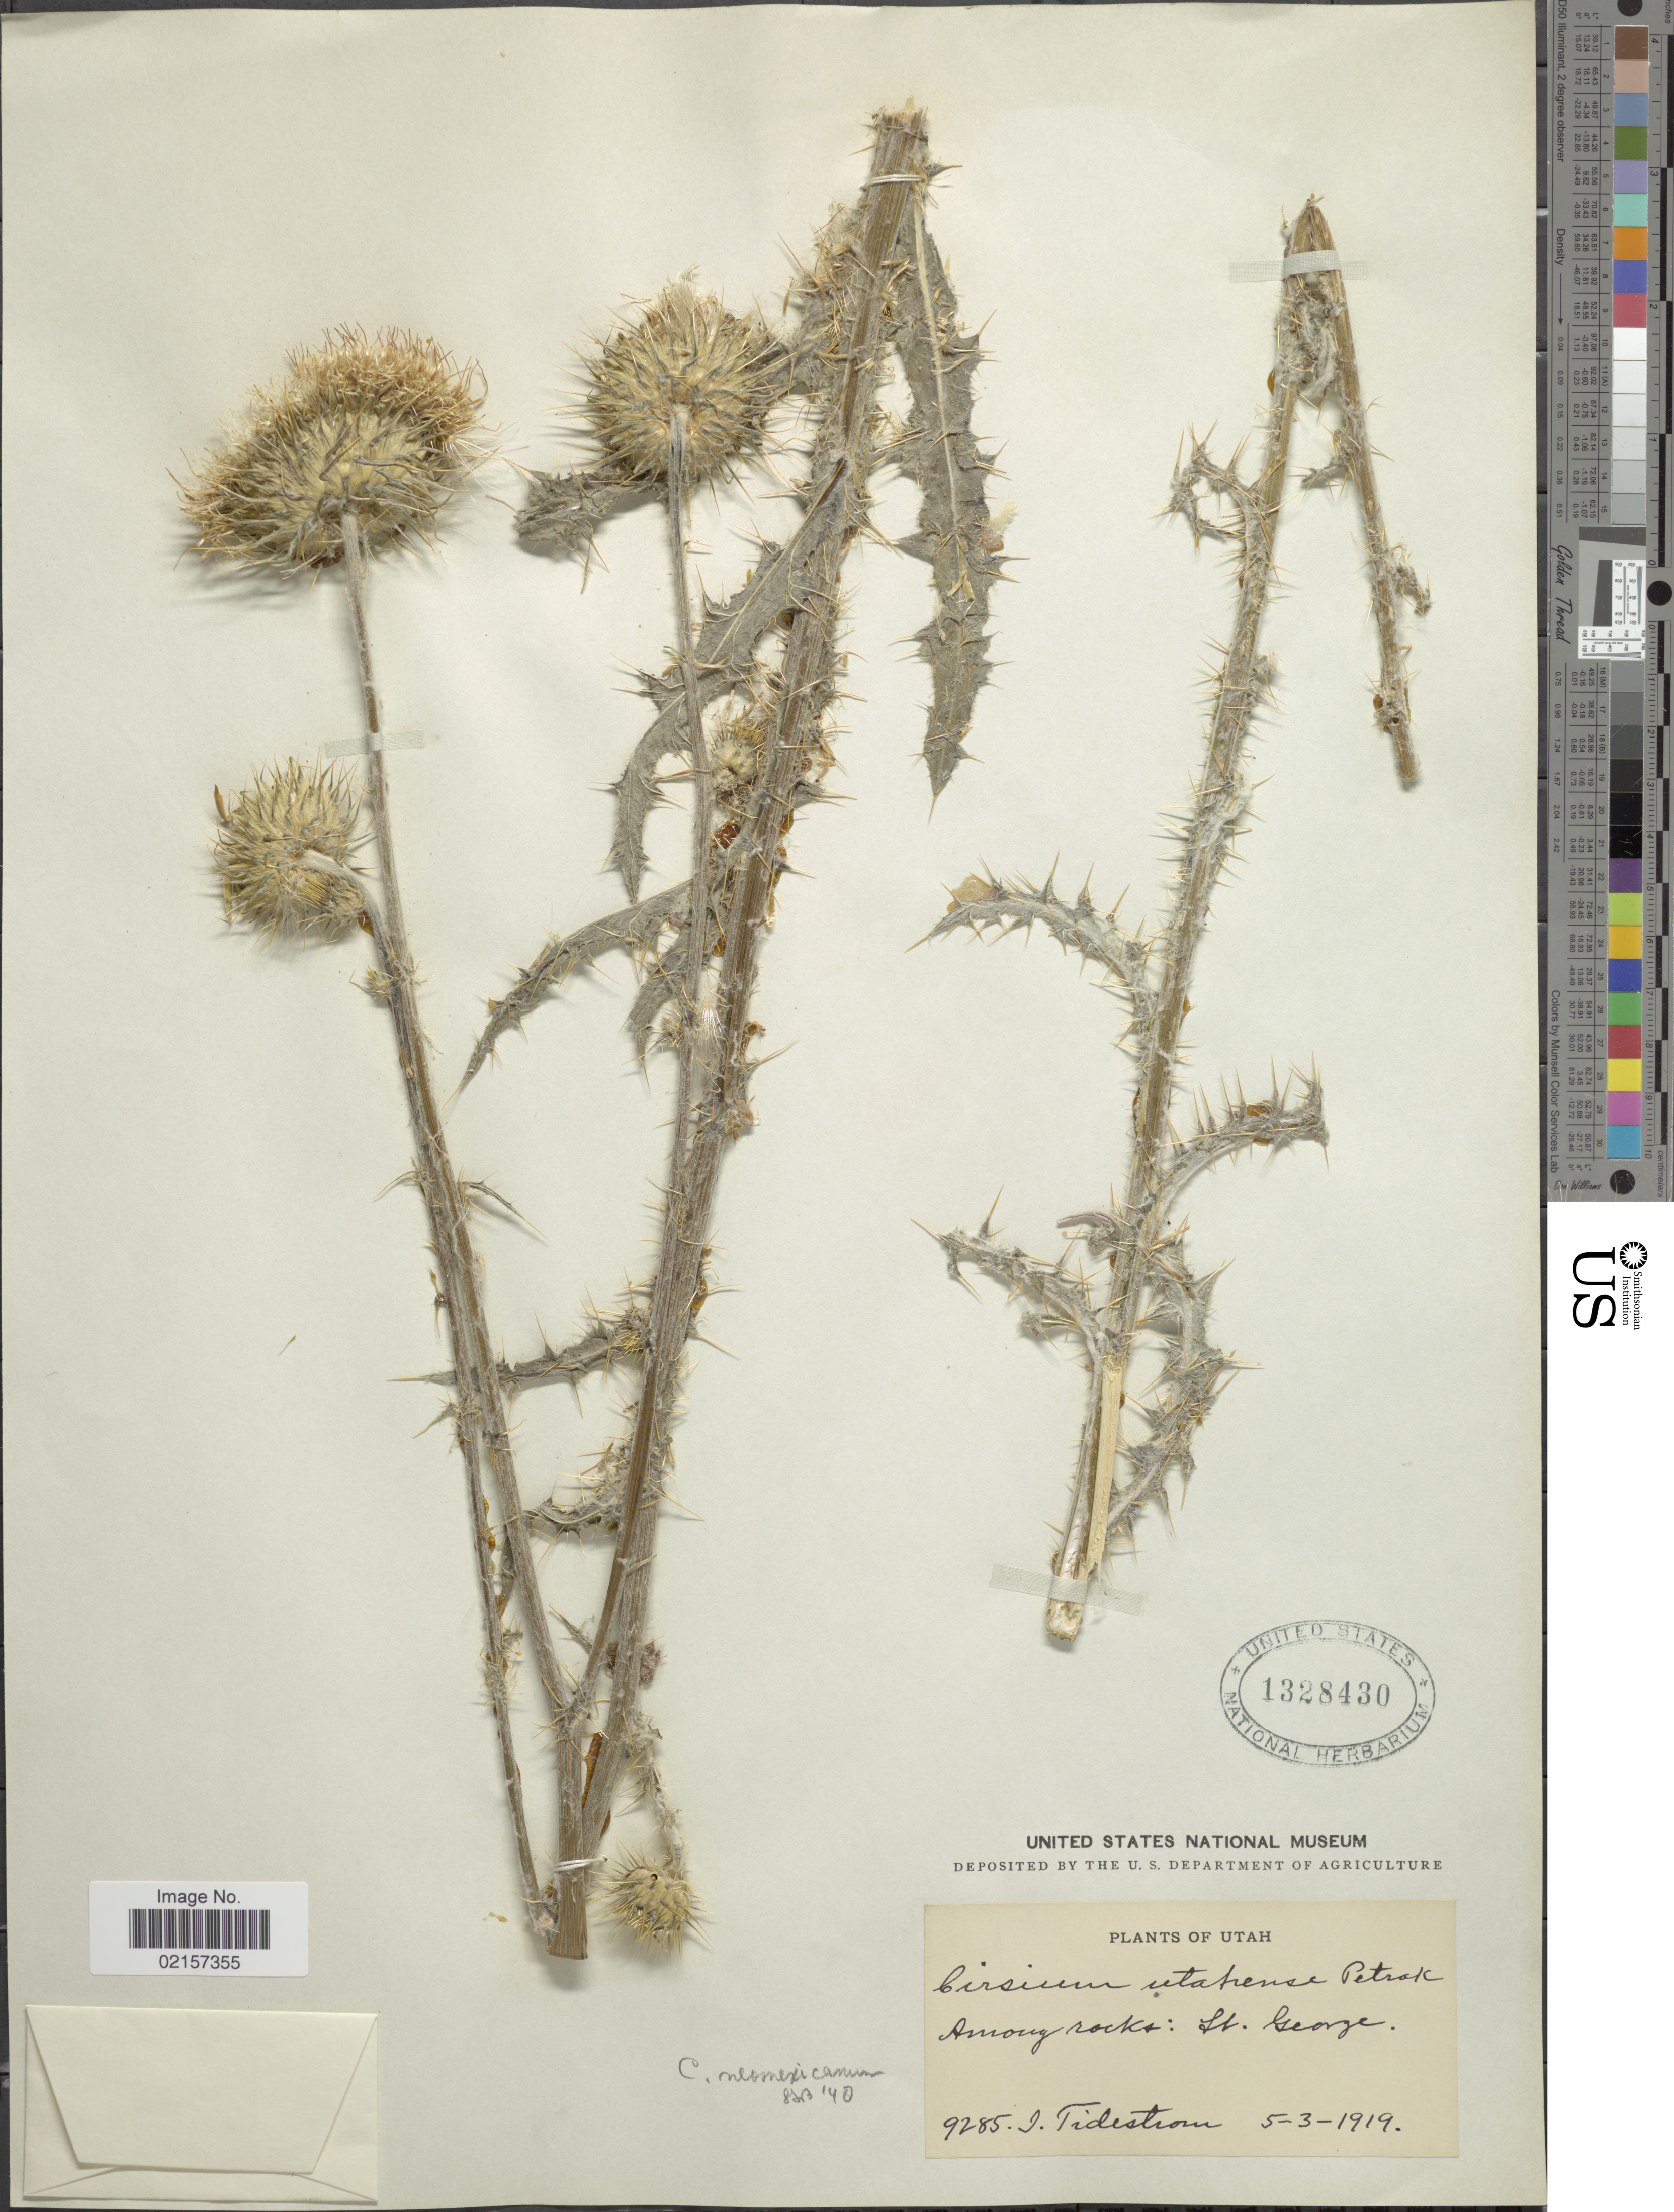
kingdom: Plantae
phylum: Tracheophyta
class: Magnoliopsida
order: Asterales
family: Asteraceae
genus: Cirsium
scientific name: Cirsium neomexicanum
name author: A. Gray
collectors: I. F. Tidestrom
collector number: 9285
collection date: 1919-05-03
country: United States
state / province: Utah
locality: Among rocks: St. George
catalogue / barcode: US 1328430